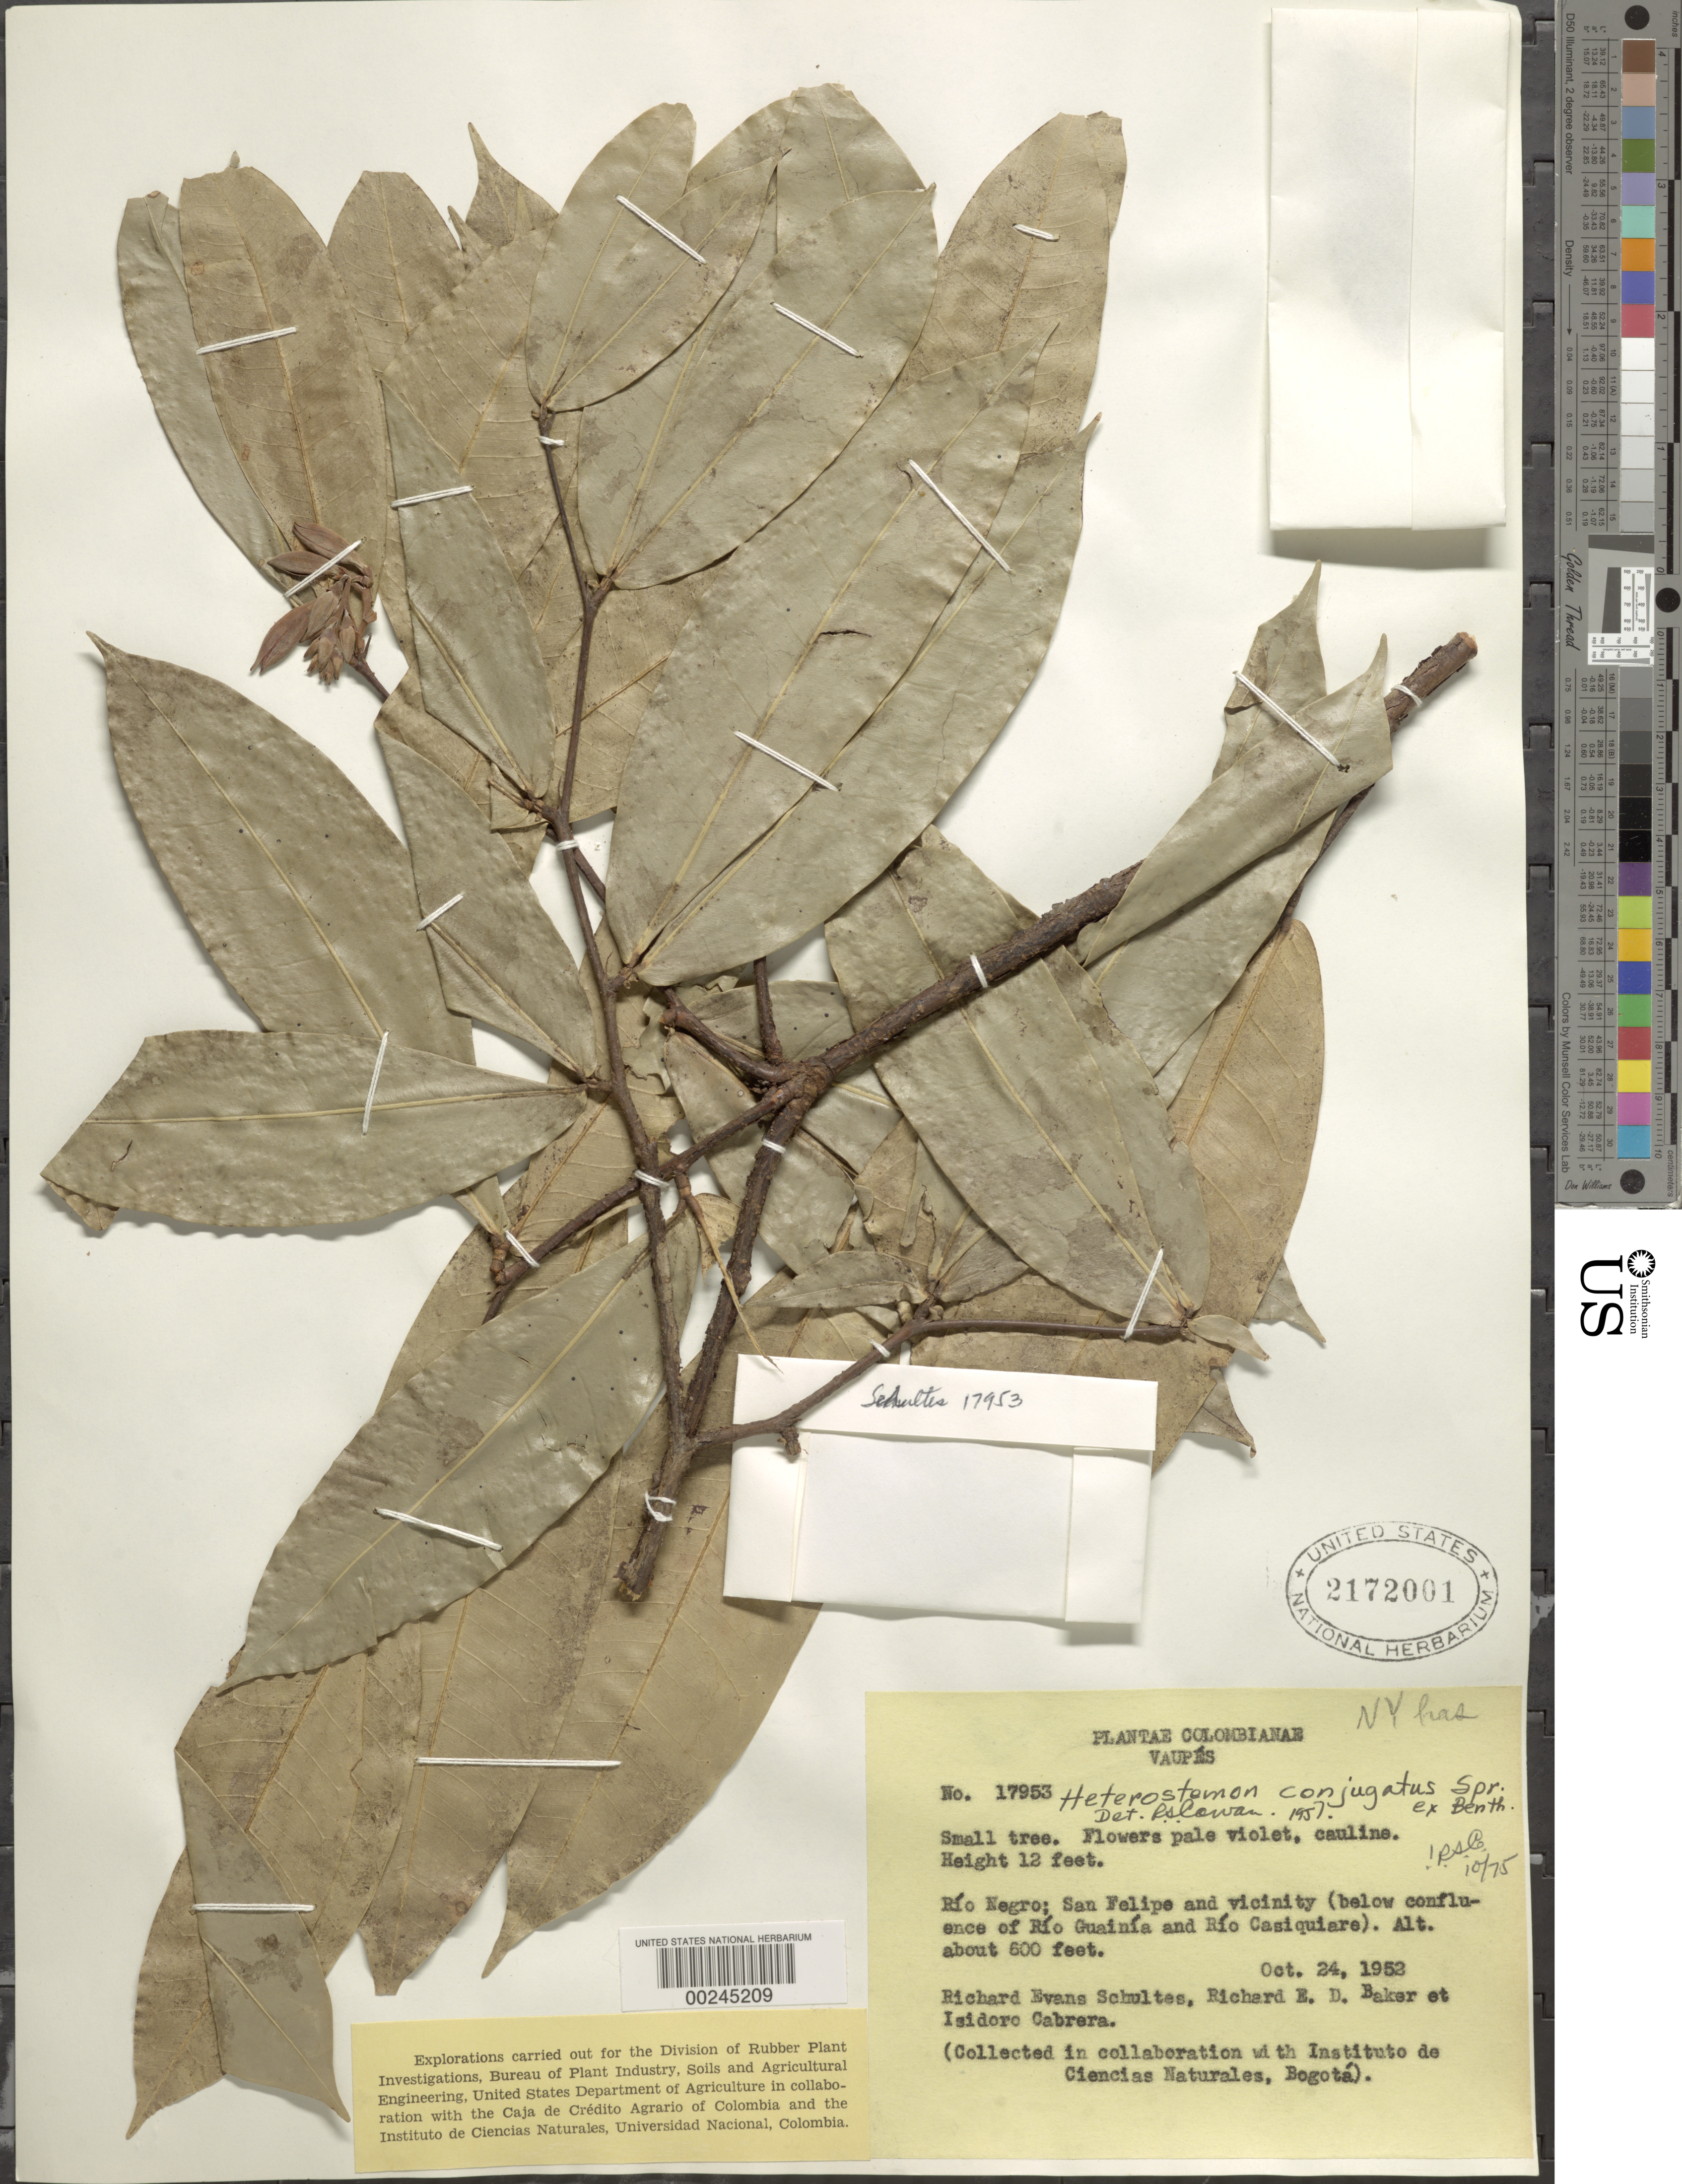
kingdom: Plantae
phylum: Tracheophyta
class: Magnoliopsida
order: Fabales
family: Fabaceae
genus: Heterostemon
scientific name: Heterostemon conjugatus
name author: Spruce ex Benth.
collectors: R. E. Schultes, E. D. Baker & I. Cabrera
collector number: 17953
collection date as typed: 24 Oct 1952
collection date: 1952-10-24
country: Colombia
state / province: Vaupés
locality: Rio Negro: San Felipe and vicinity (below confluence of Rio Guainia and Rio Casiquiare)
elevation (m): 183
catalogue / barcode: US 2172001